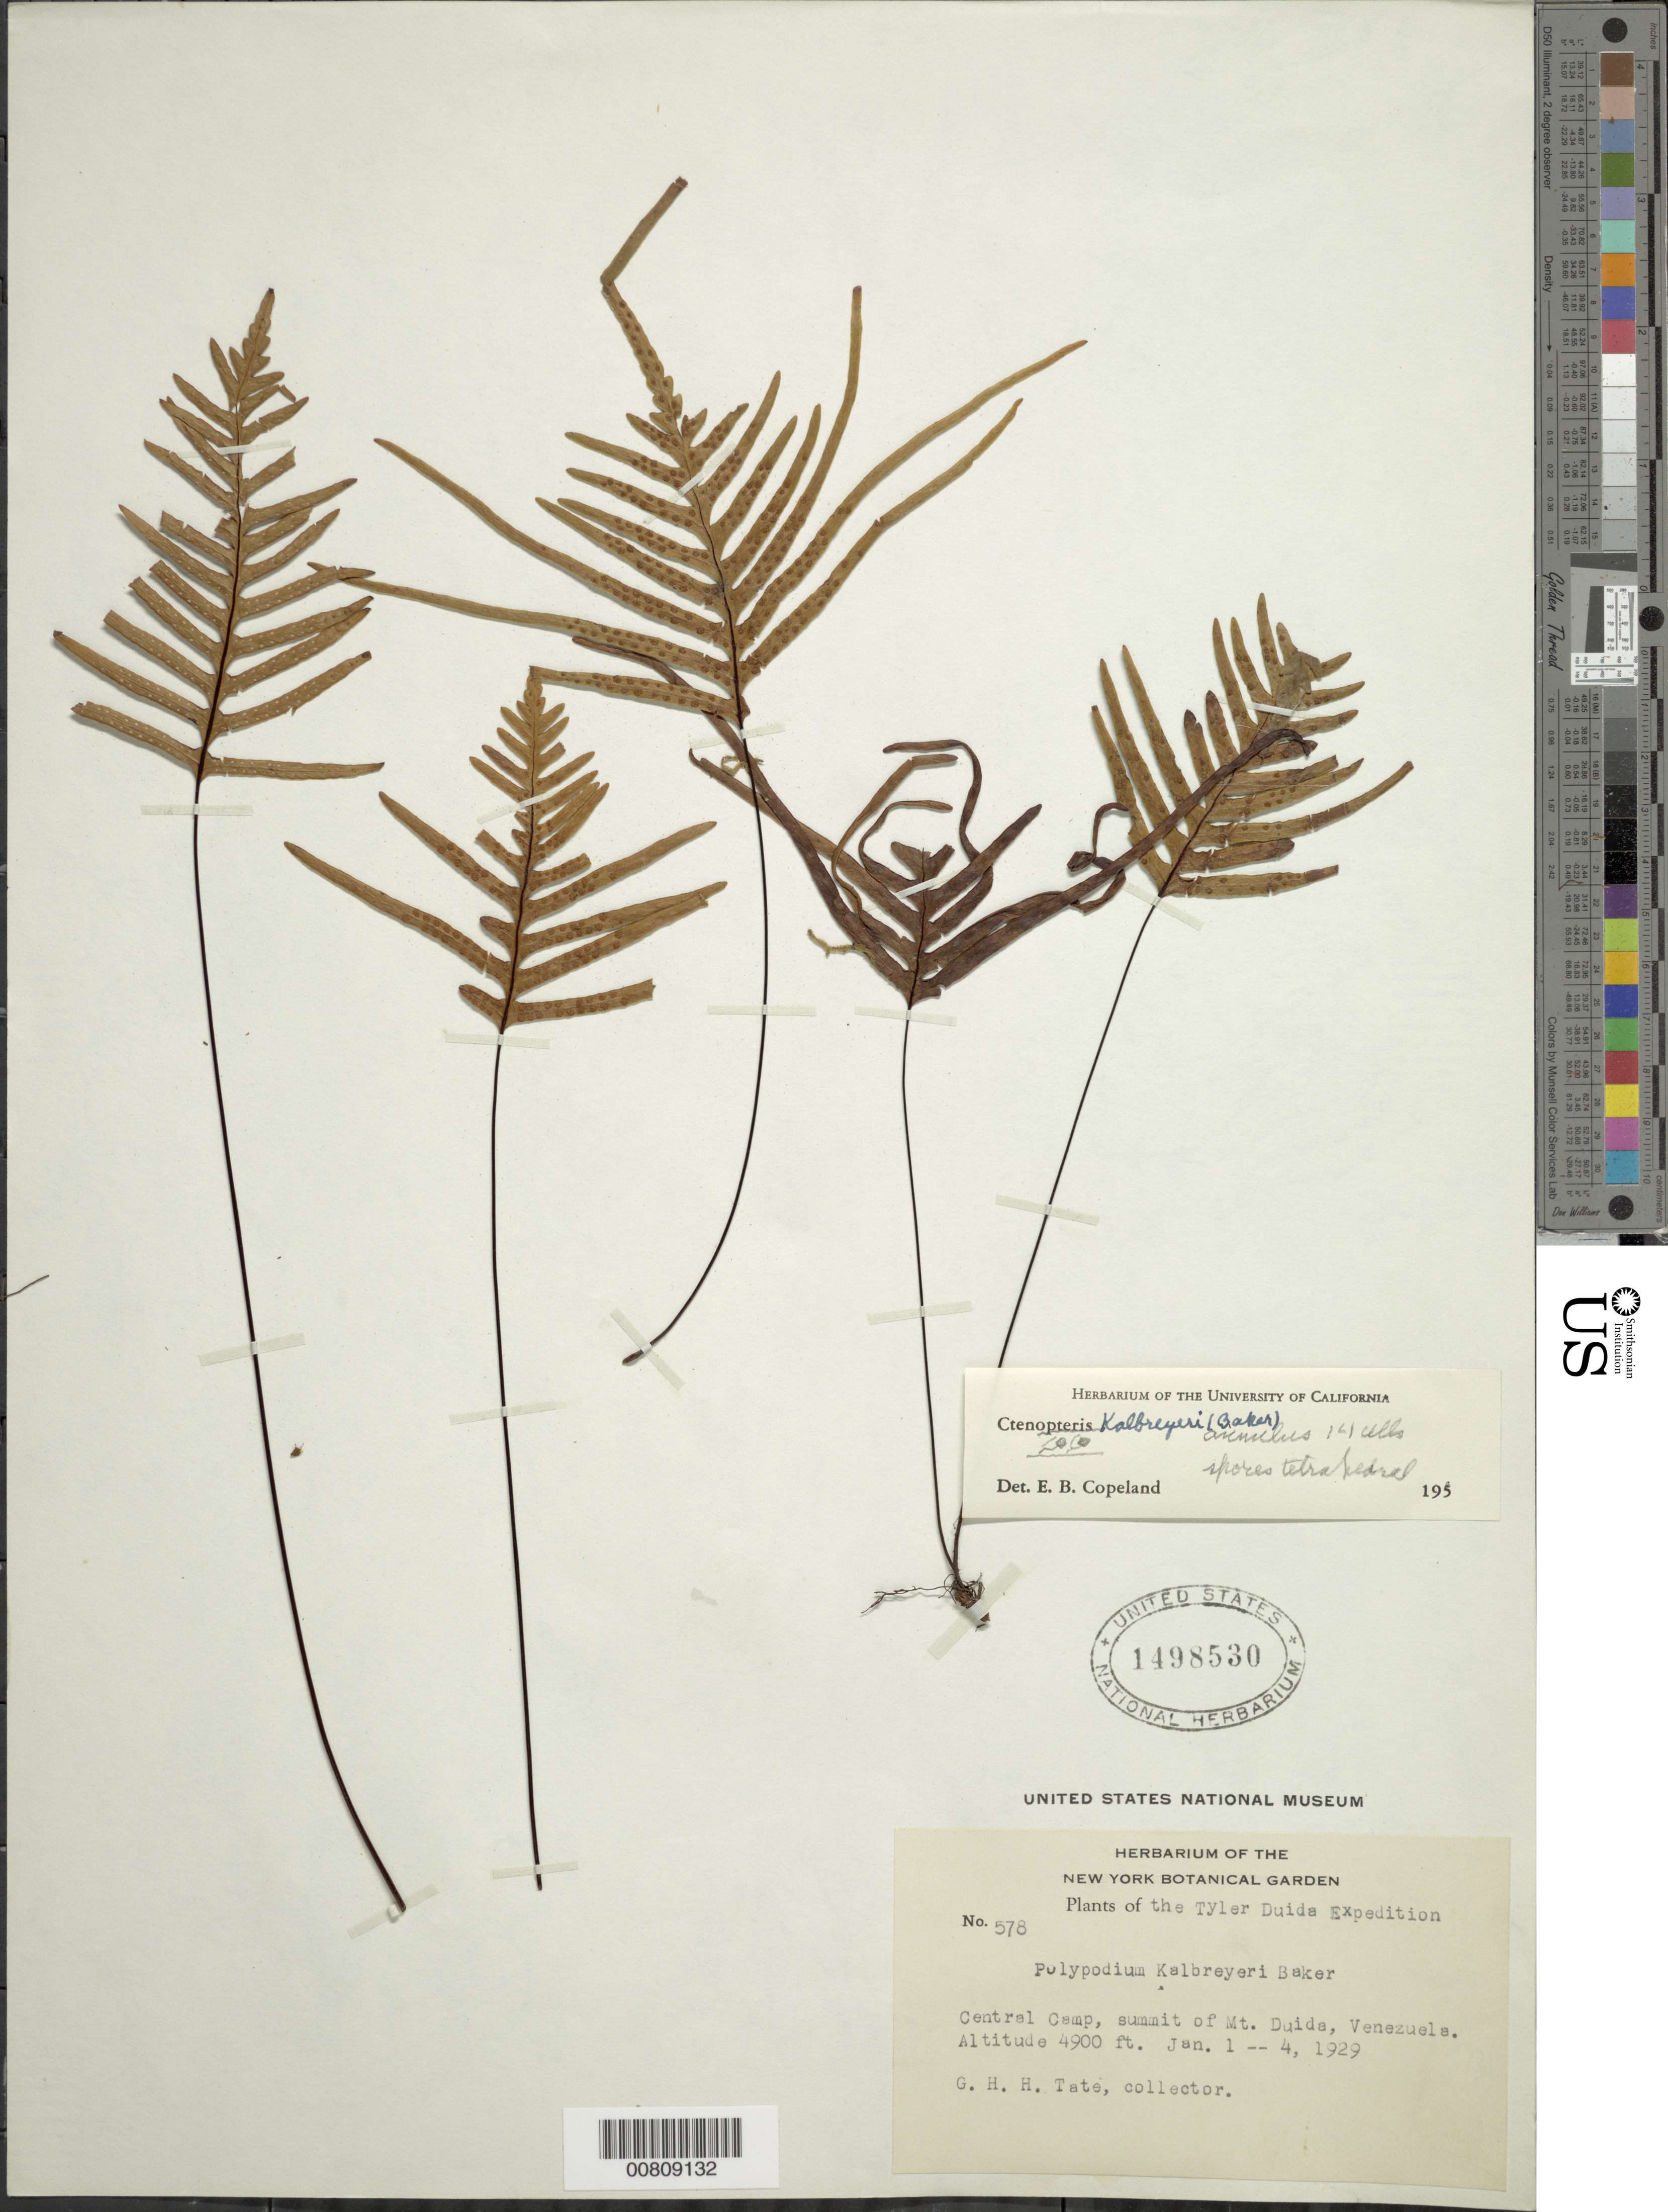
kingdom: Plantae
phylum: Tracheophyta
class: Polypodiopsida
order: Polypodiales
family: Polypodiaceae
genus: Ceradenia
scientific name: Ceradenia kalbreyeri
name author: (Baker) L.E. Bishop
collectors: G. H. H.Tate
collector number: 578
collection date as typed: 1-Jan-29 to 4-Jan-29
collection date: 1929-01-01/1929-01-04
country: Venezuela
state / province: Amazonas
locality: Mount Duida, summit. Central Camp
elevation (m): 1494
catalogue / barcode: US 1498530